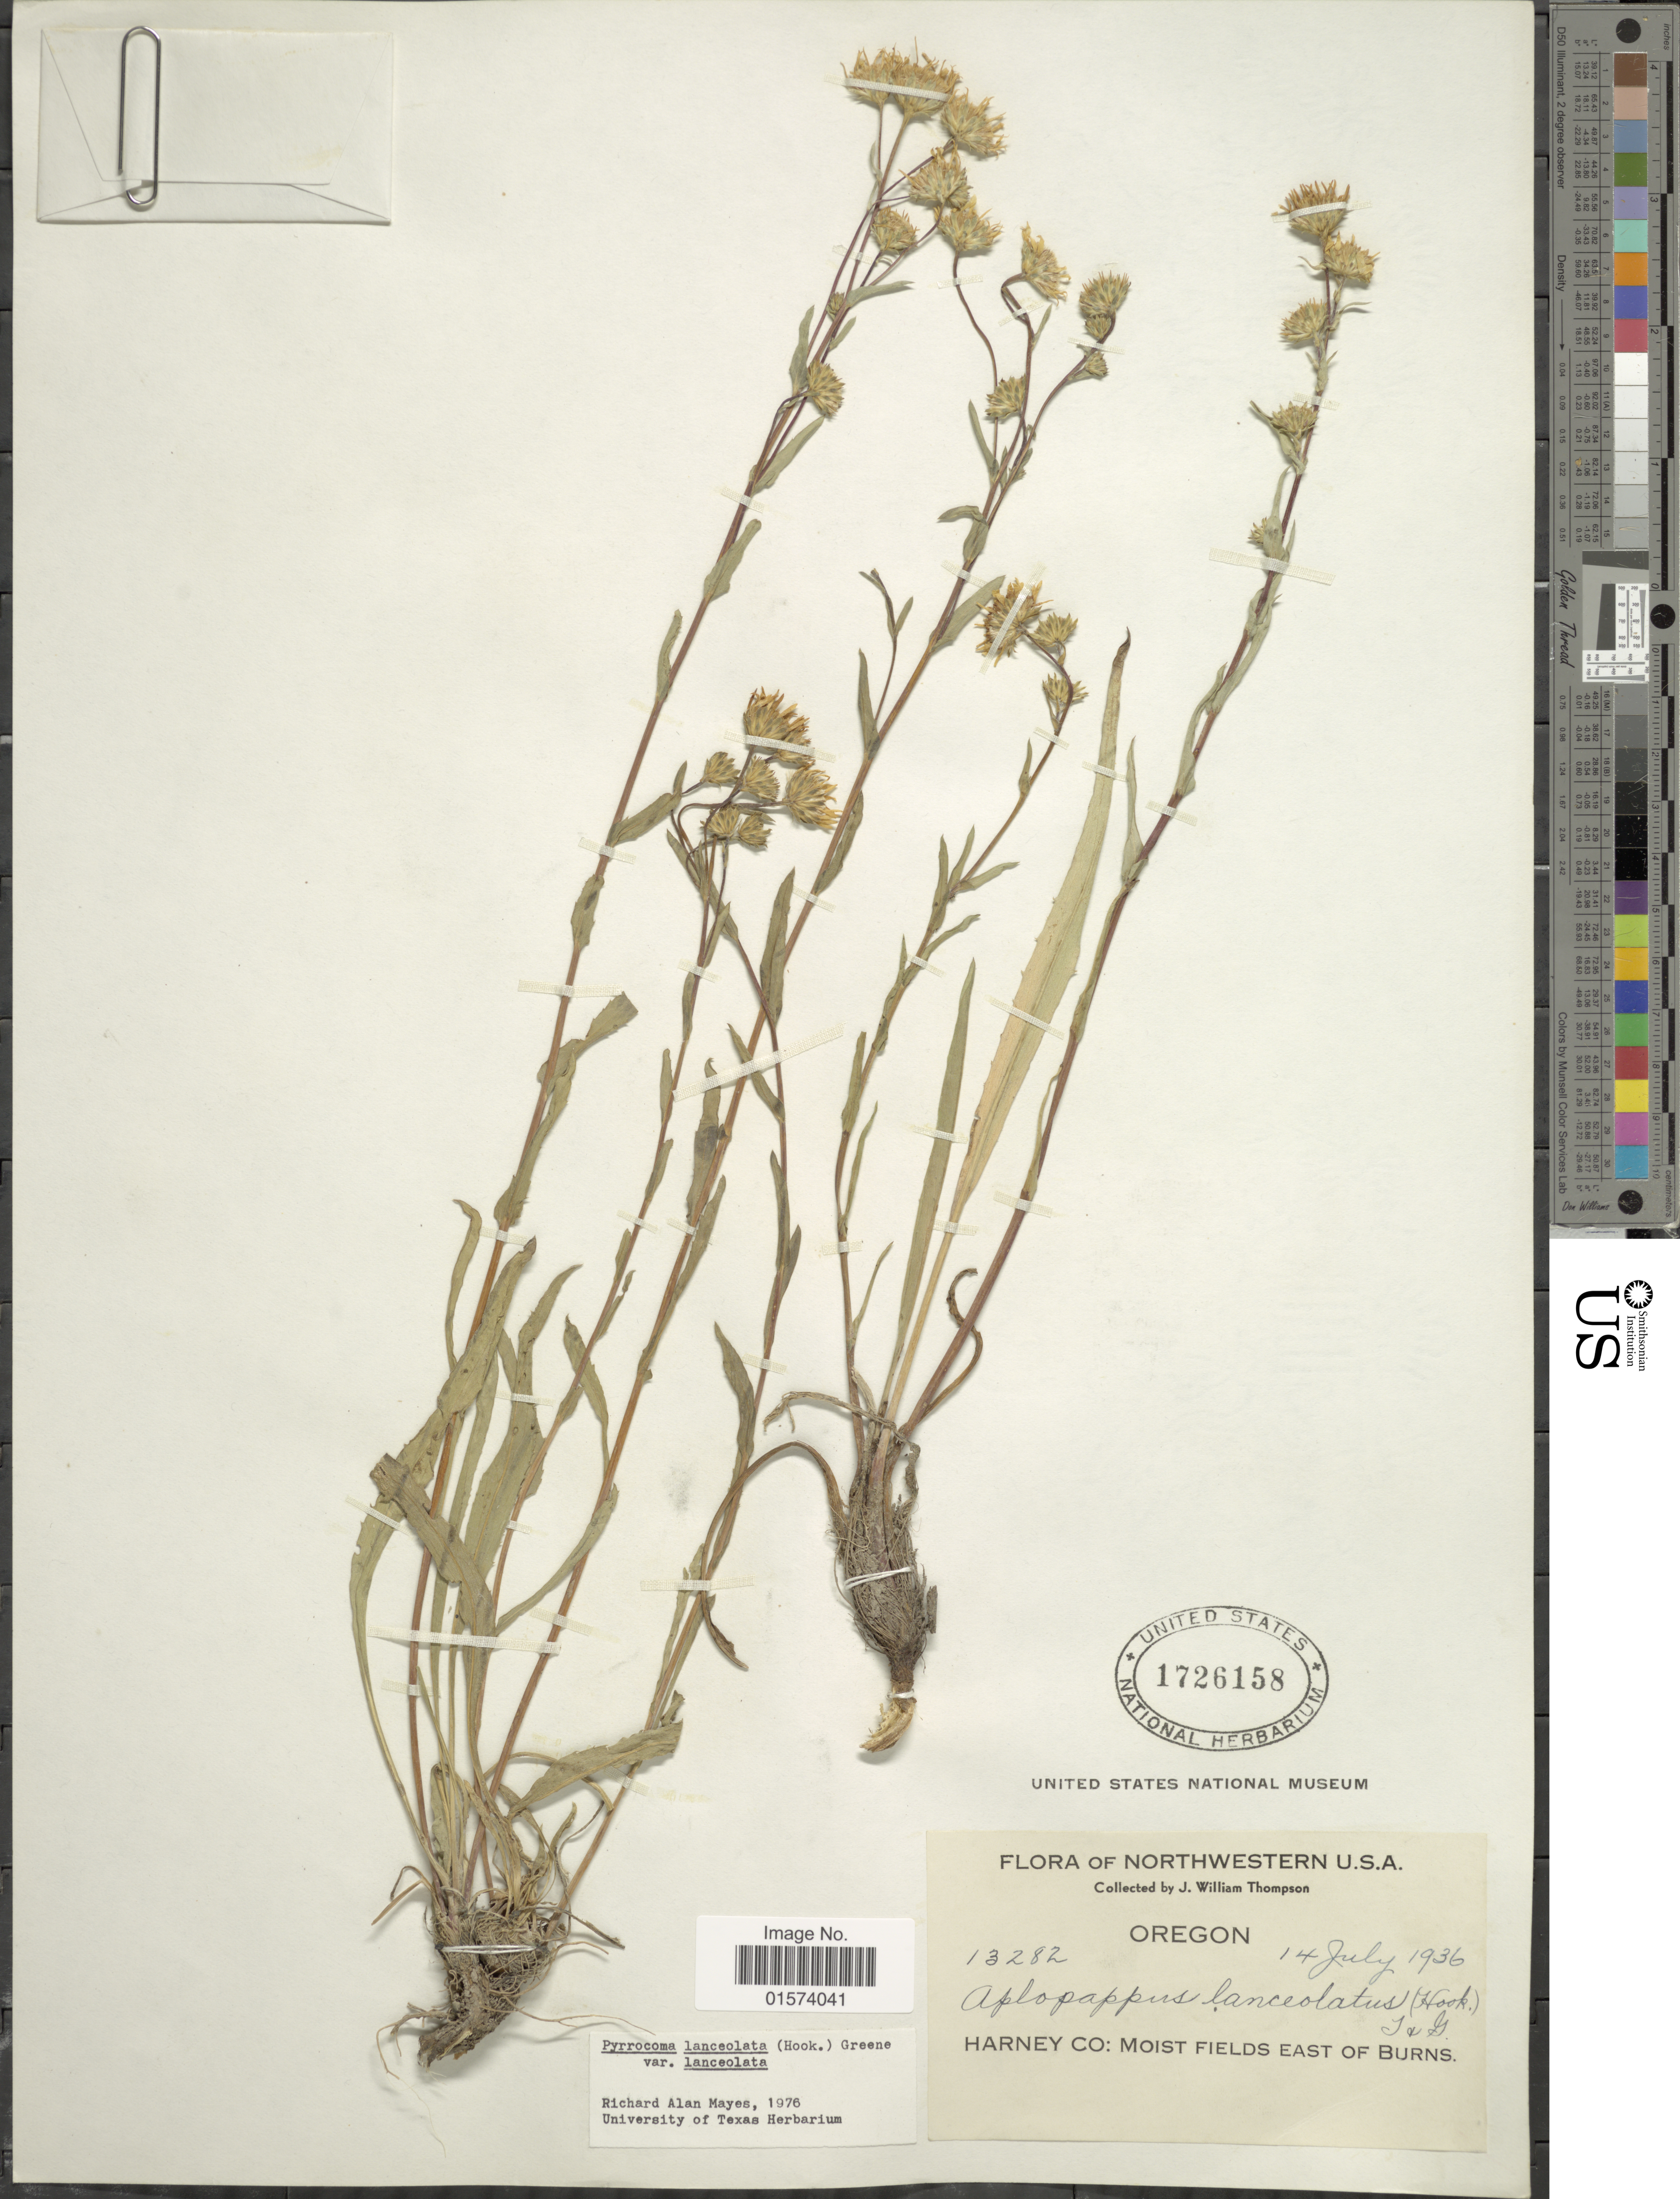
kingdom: Plantae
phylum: Tracheophyta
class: Magnoliopsida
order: Asterales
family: Asteraceae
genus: Pyrrocoma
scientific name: Pyrrocoma lanceolata var. lanceolata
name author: (Hook.) Greene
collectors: J. W. Thompson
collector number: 13282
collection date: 1936-07-14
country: United States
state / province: Oregon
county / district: Harney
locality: Northwestern U.S.A., Harney Co: moist field east of Burns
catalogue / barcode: US 1726158